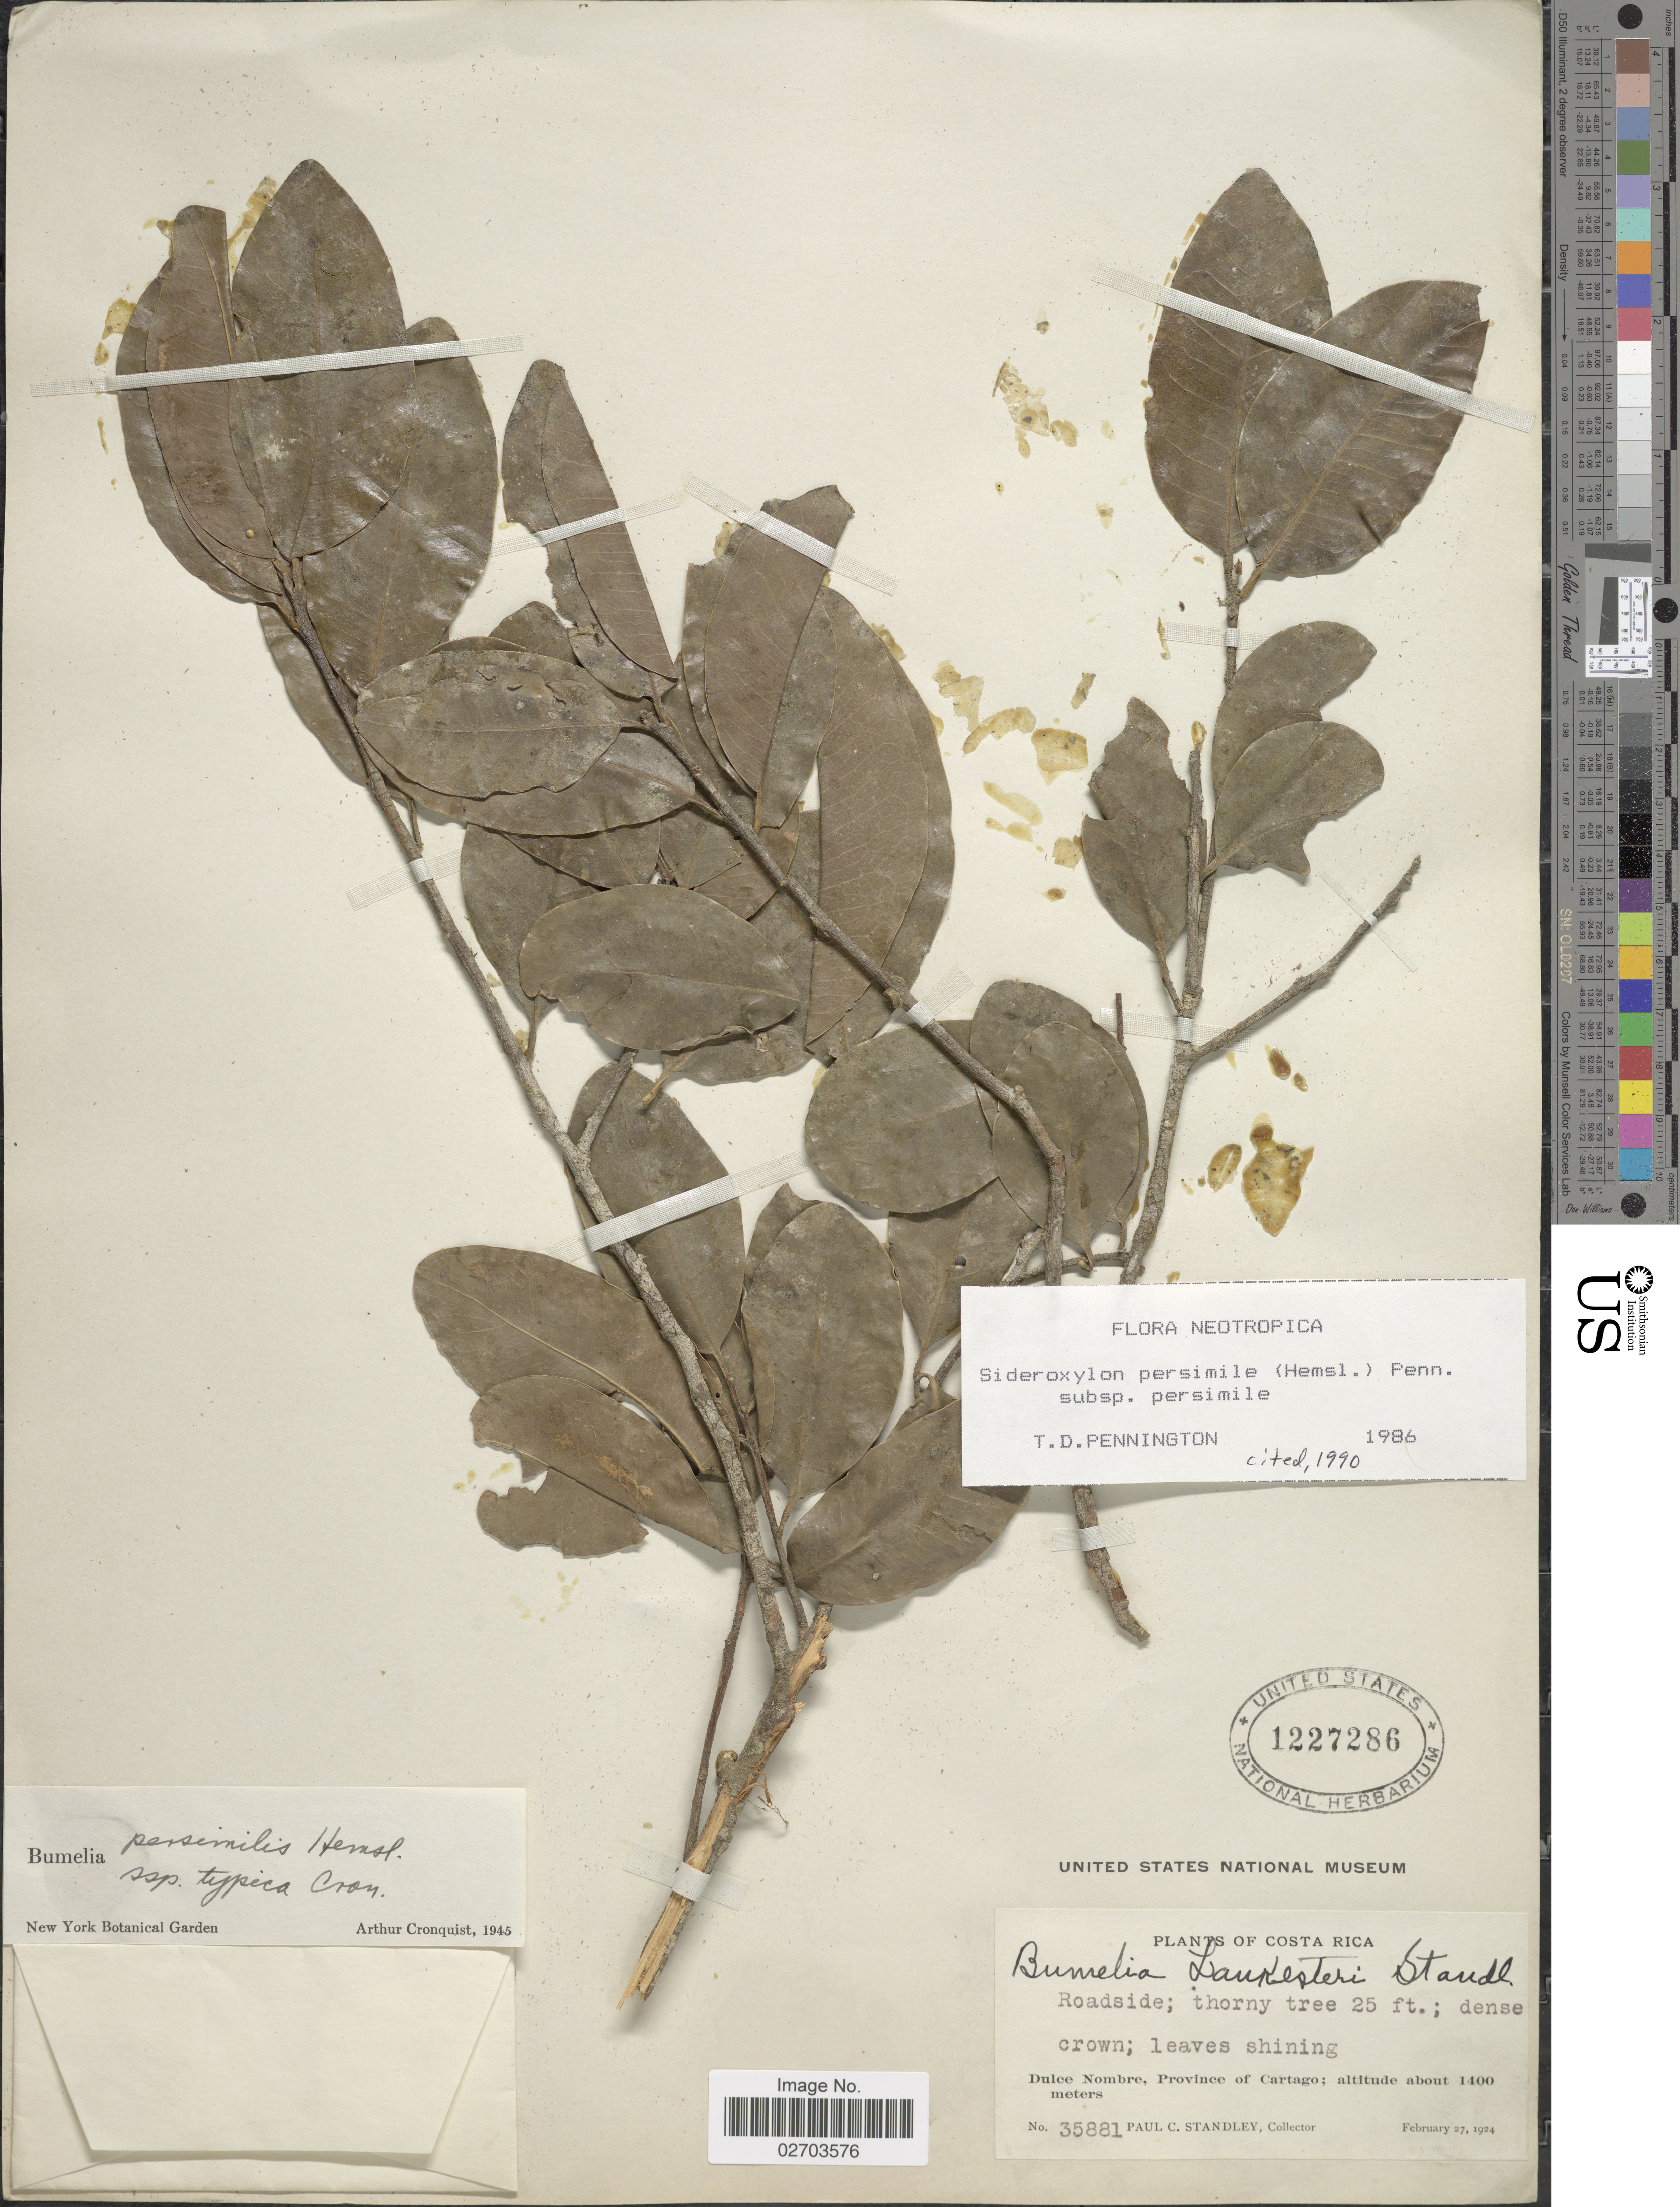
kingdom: Plantae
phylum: Tracheophyta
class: Magnoliopsida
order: Ericales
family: Sapotaceae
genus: Sideroxylon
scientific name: Sideroxylon persimile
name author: (Hemsl.) T.D. Penn.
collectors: P. C. Standley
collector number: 35881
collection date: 1924-02-27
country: Costa Rica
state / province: Cartago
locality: Dulce Nombre.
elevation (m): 1400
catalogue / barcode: US 1227286